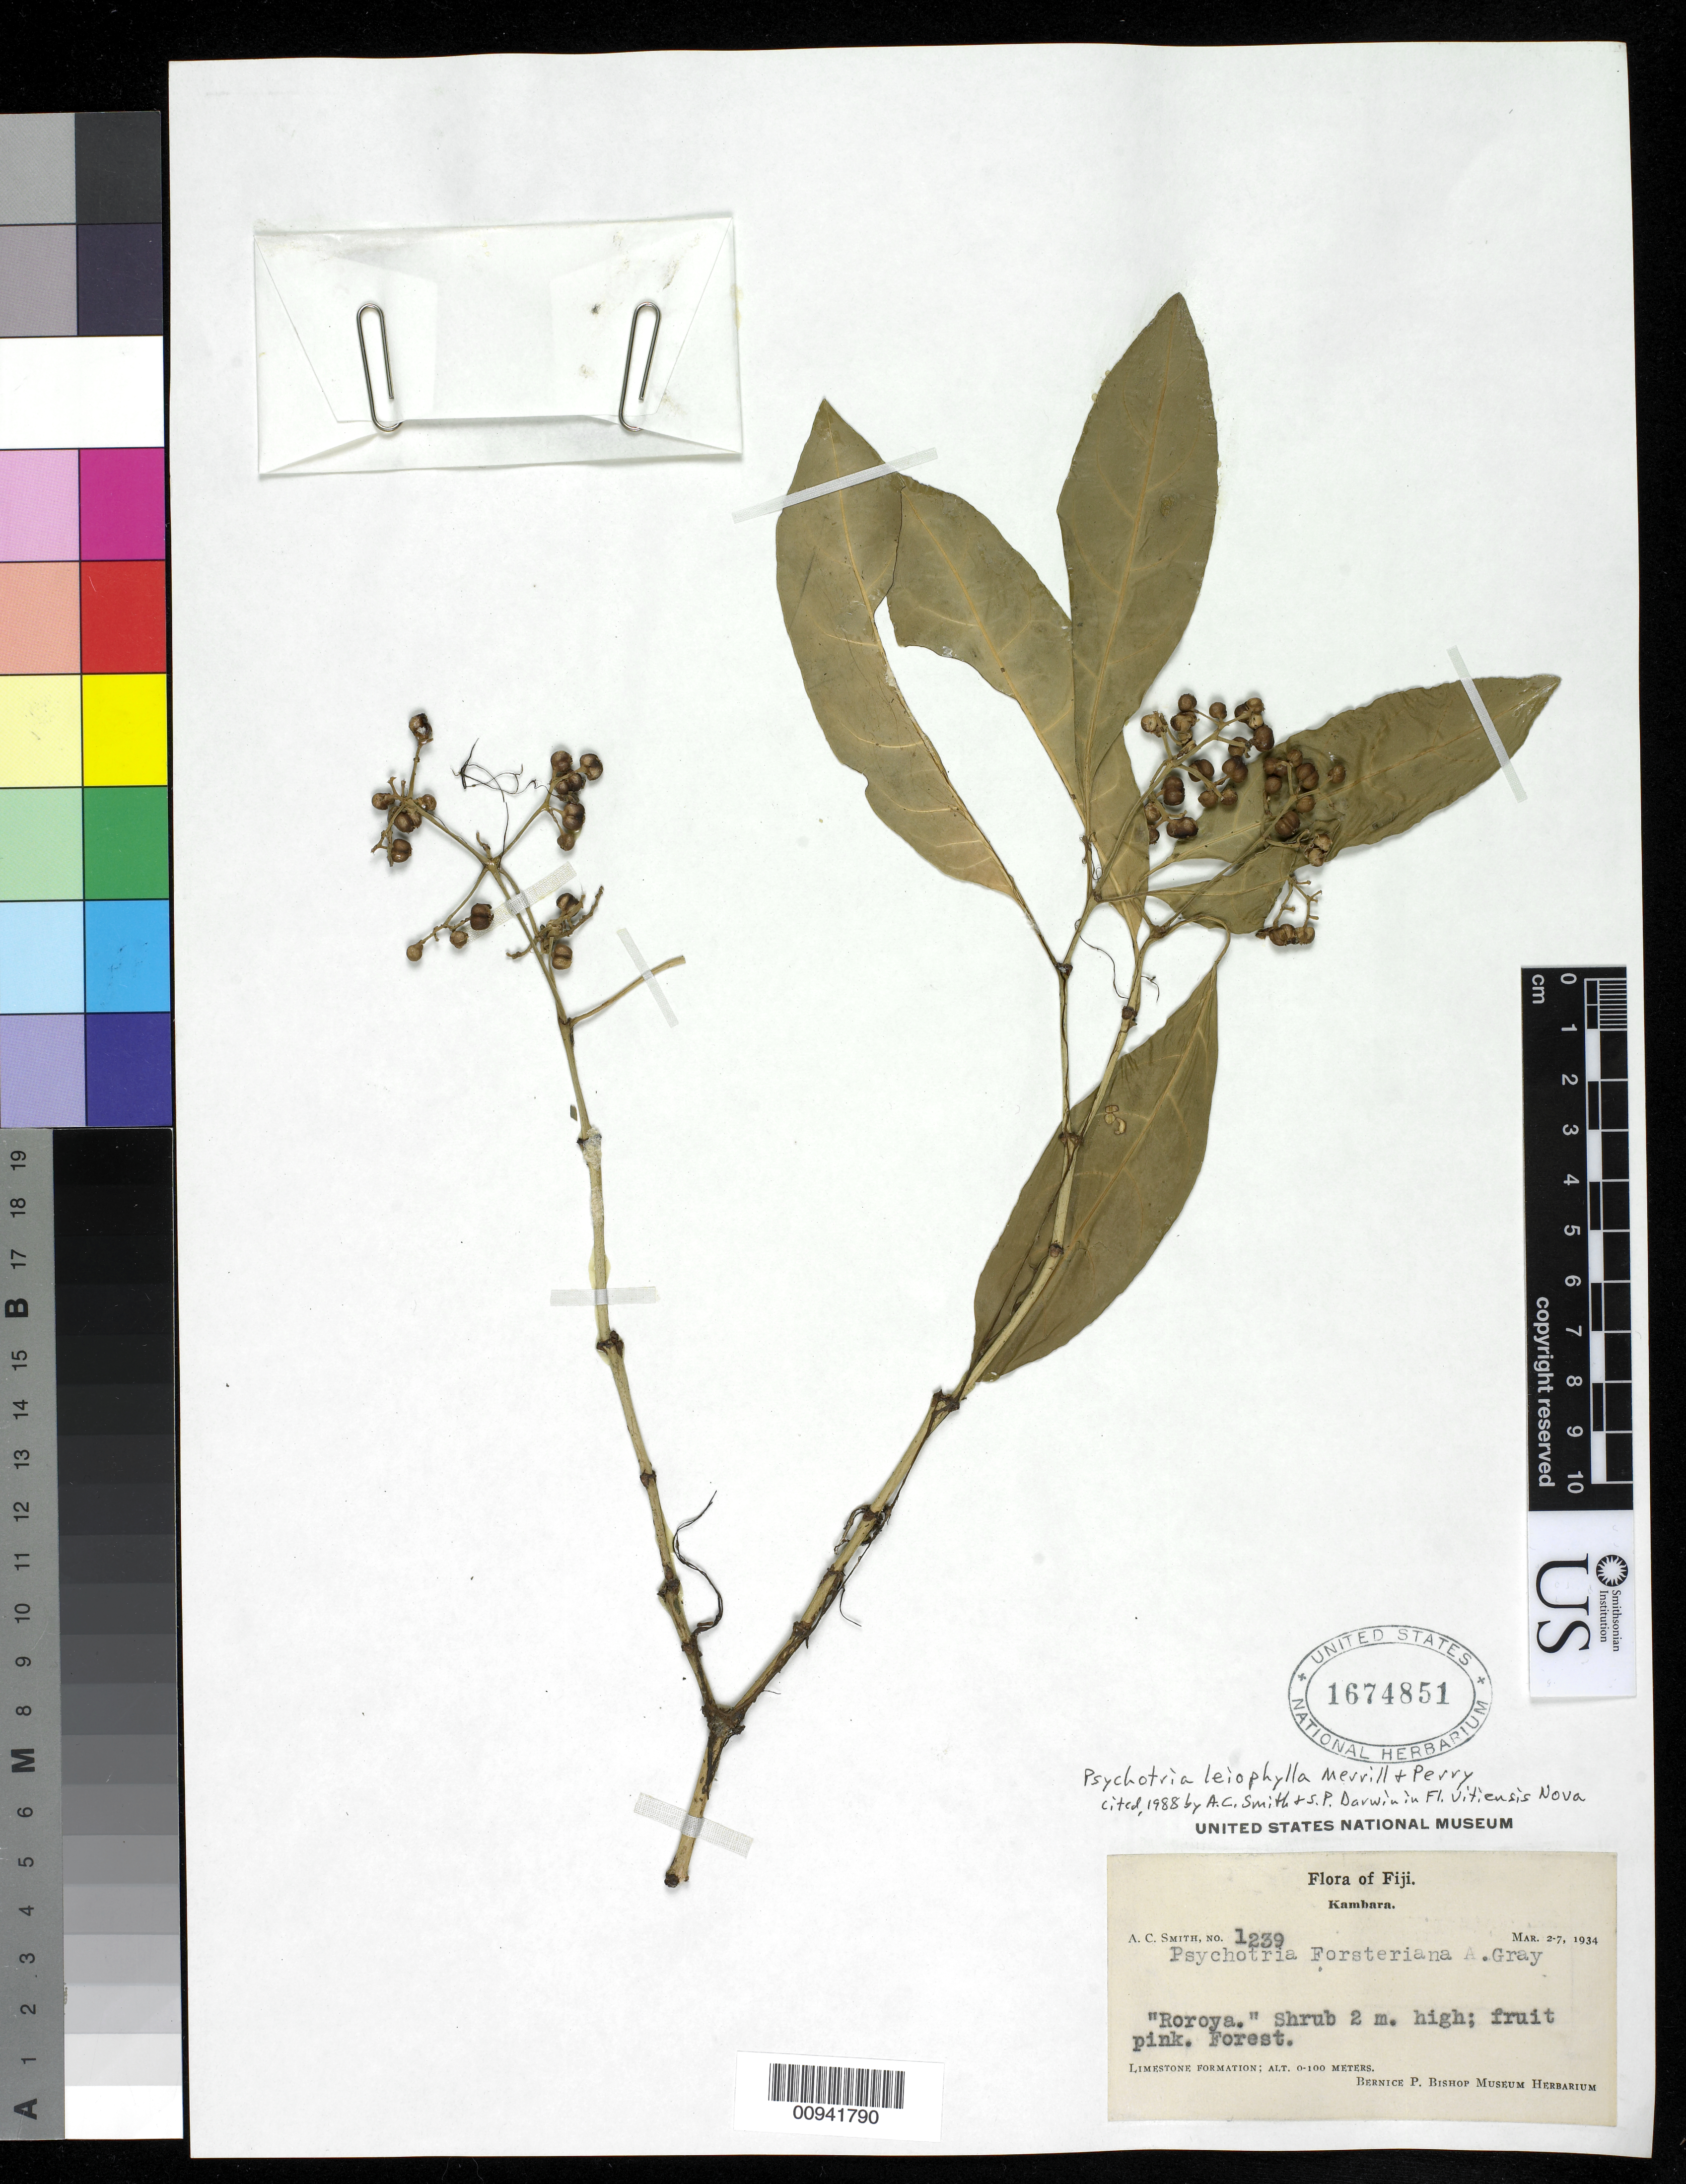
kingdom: Plantae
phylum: Tracheophyta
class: Magnoliopsida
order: Gentianales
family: Rubiaceae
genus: Psychotria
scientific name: Psychotria leiophylla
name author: Merr. & L.M. Perry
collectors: C. A. Smith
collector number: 1239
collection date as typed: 02 Mar 1934 to 07 Mar 1934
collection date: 1934-03-02/1934-03-07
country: Fiji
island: Kabara [Kambara]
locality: Kambara. Limestone formation.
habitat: Forest.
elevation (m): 0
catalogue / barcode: US 1674851